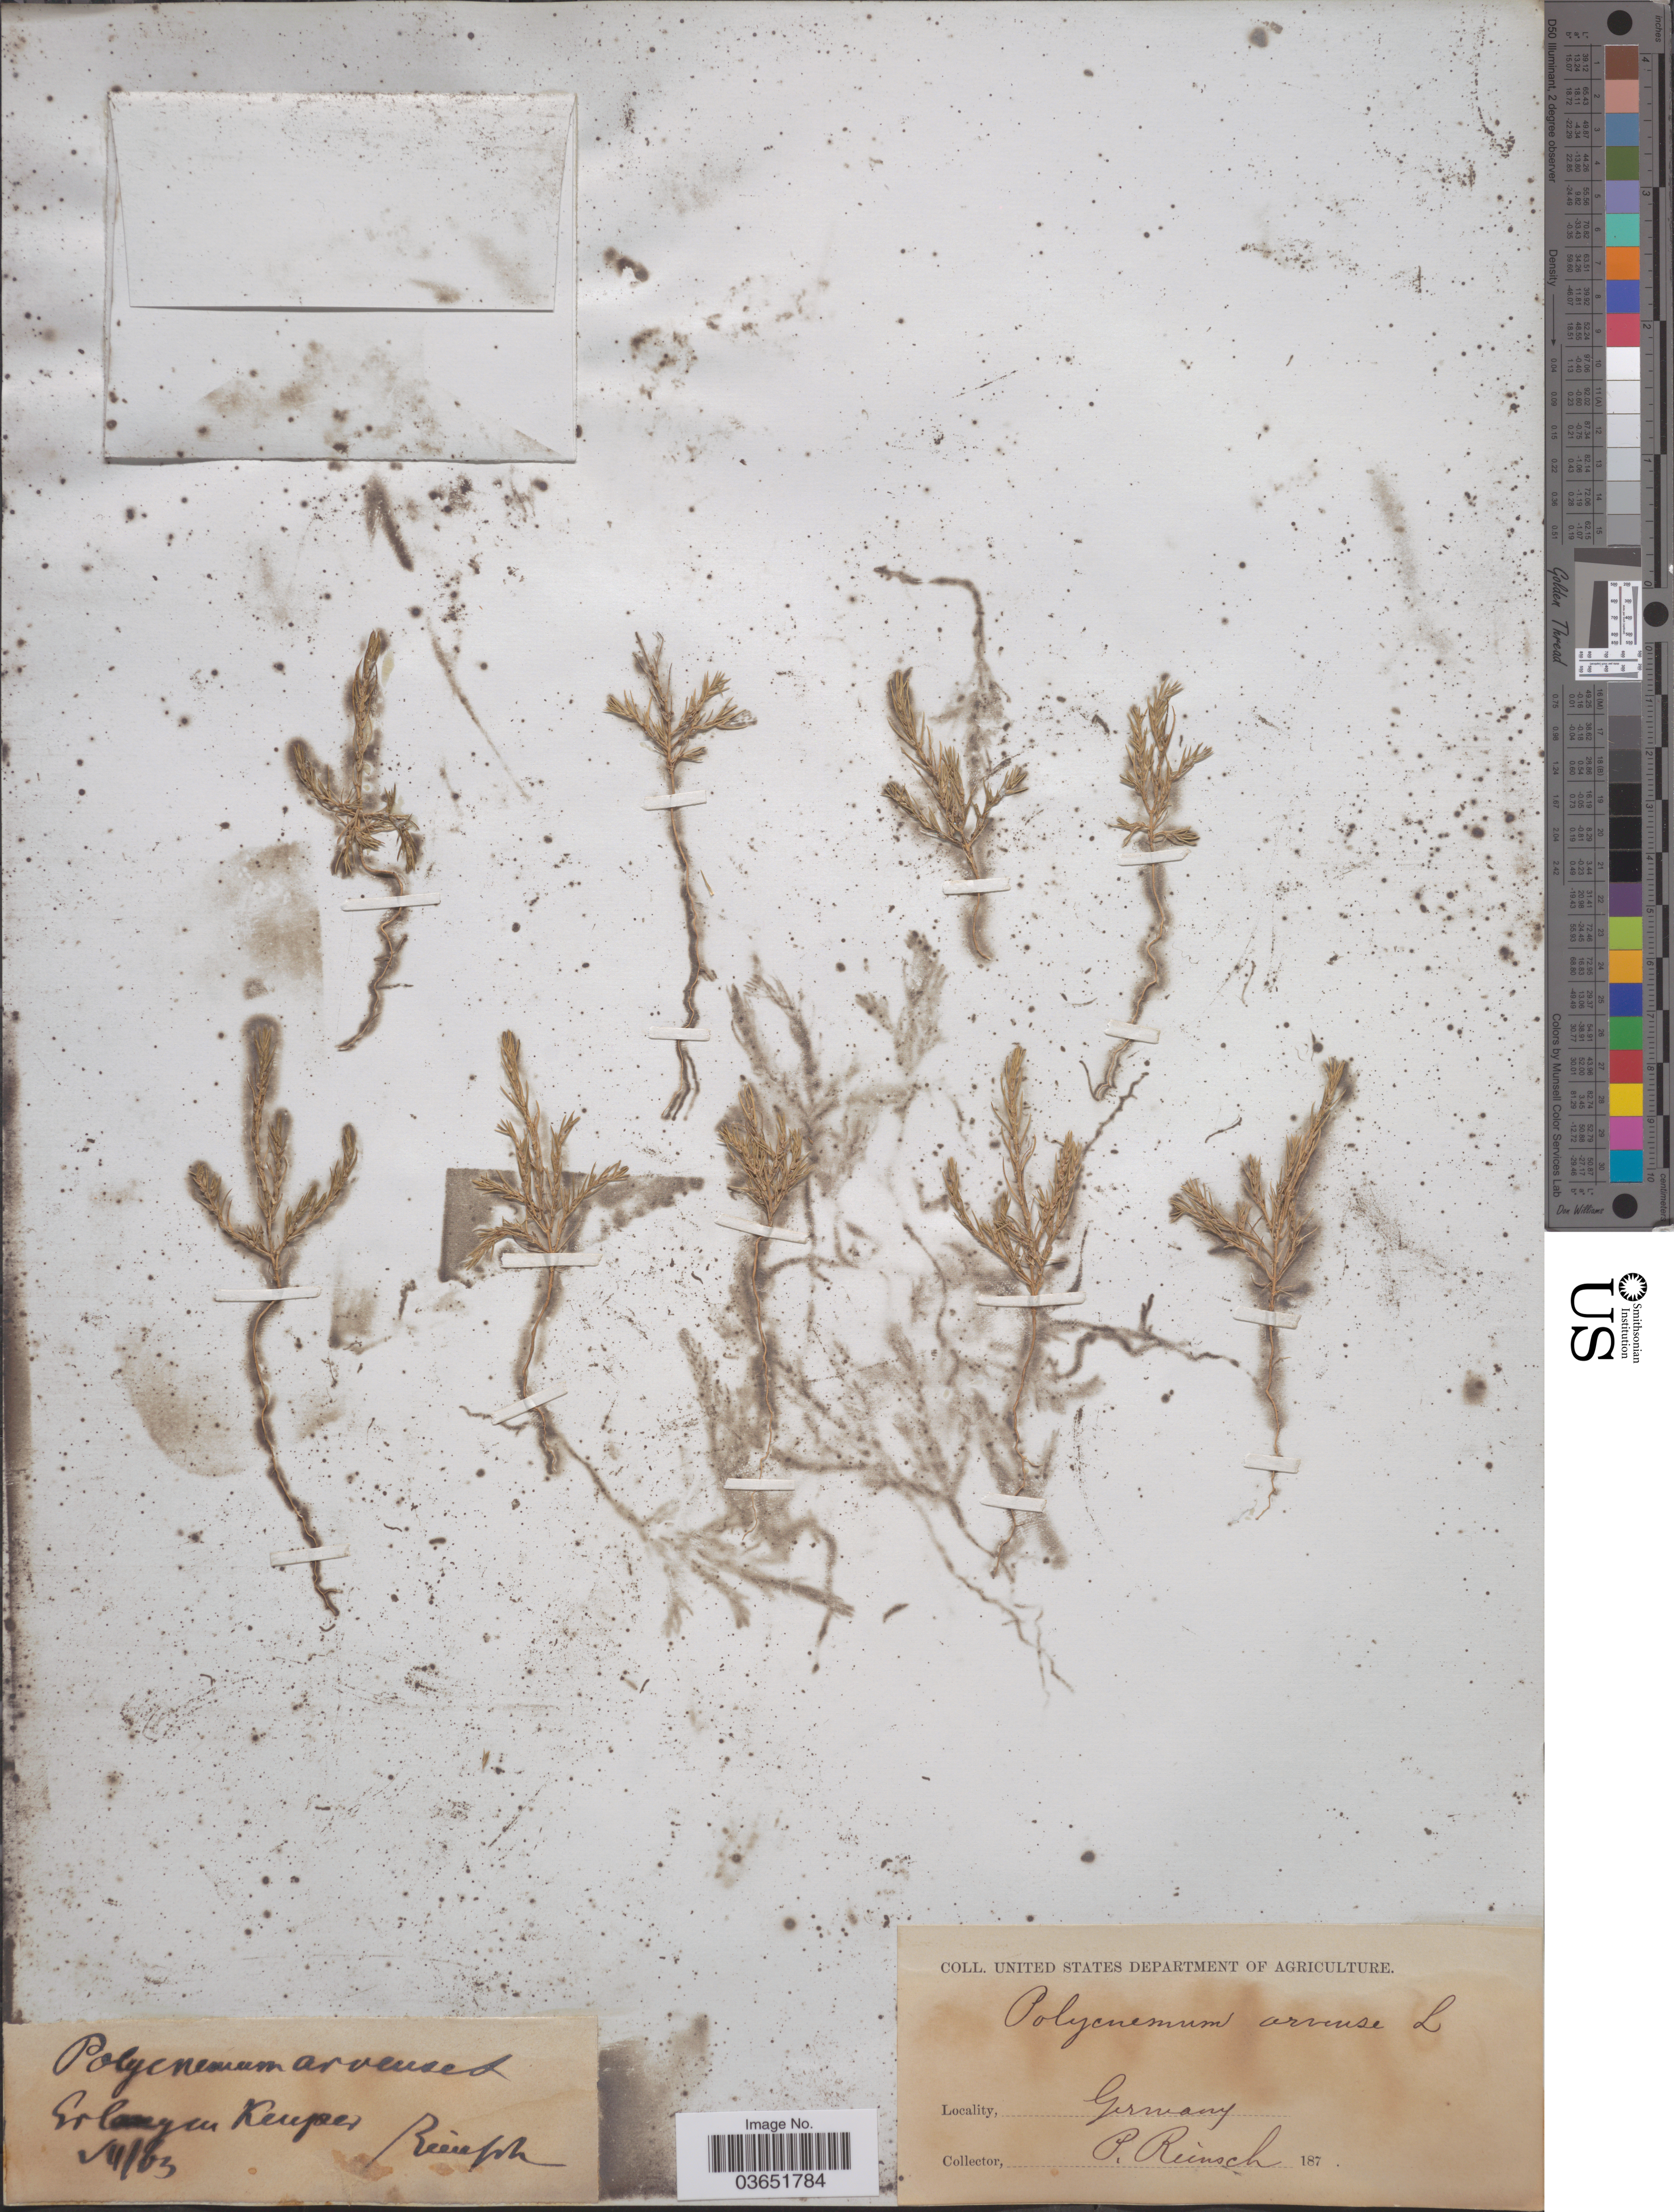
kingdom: Plantae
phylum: Tracheophyta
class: Magnoliopsida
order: Caryophyllales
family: Amaranthaceae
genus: Polycnemum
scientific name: Polycnemum arvense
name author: L.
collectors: P. Reinsch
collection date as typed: Transcribed d/m/y: /7/63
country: Germany